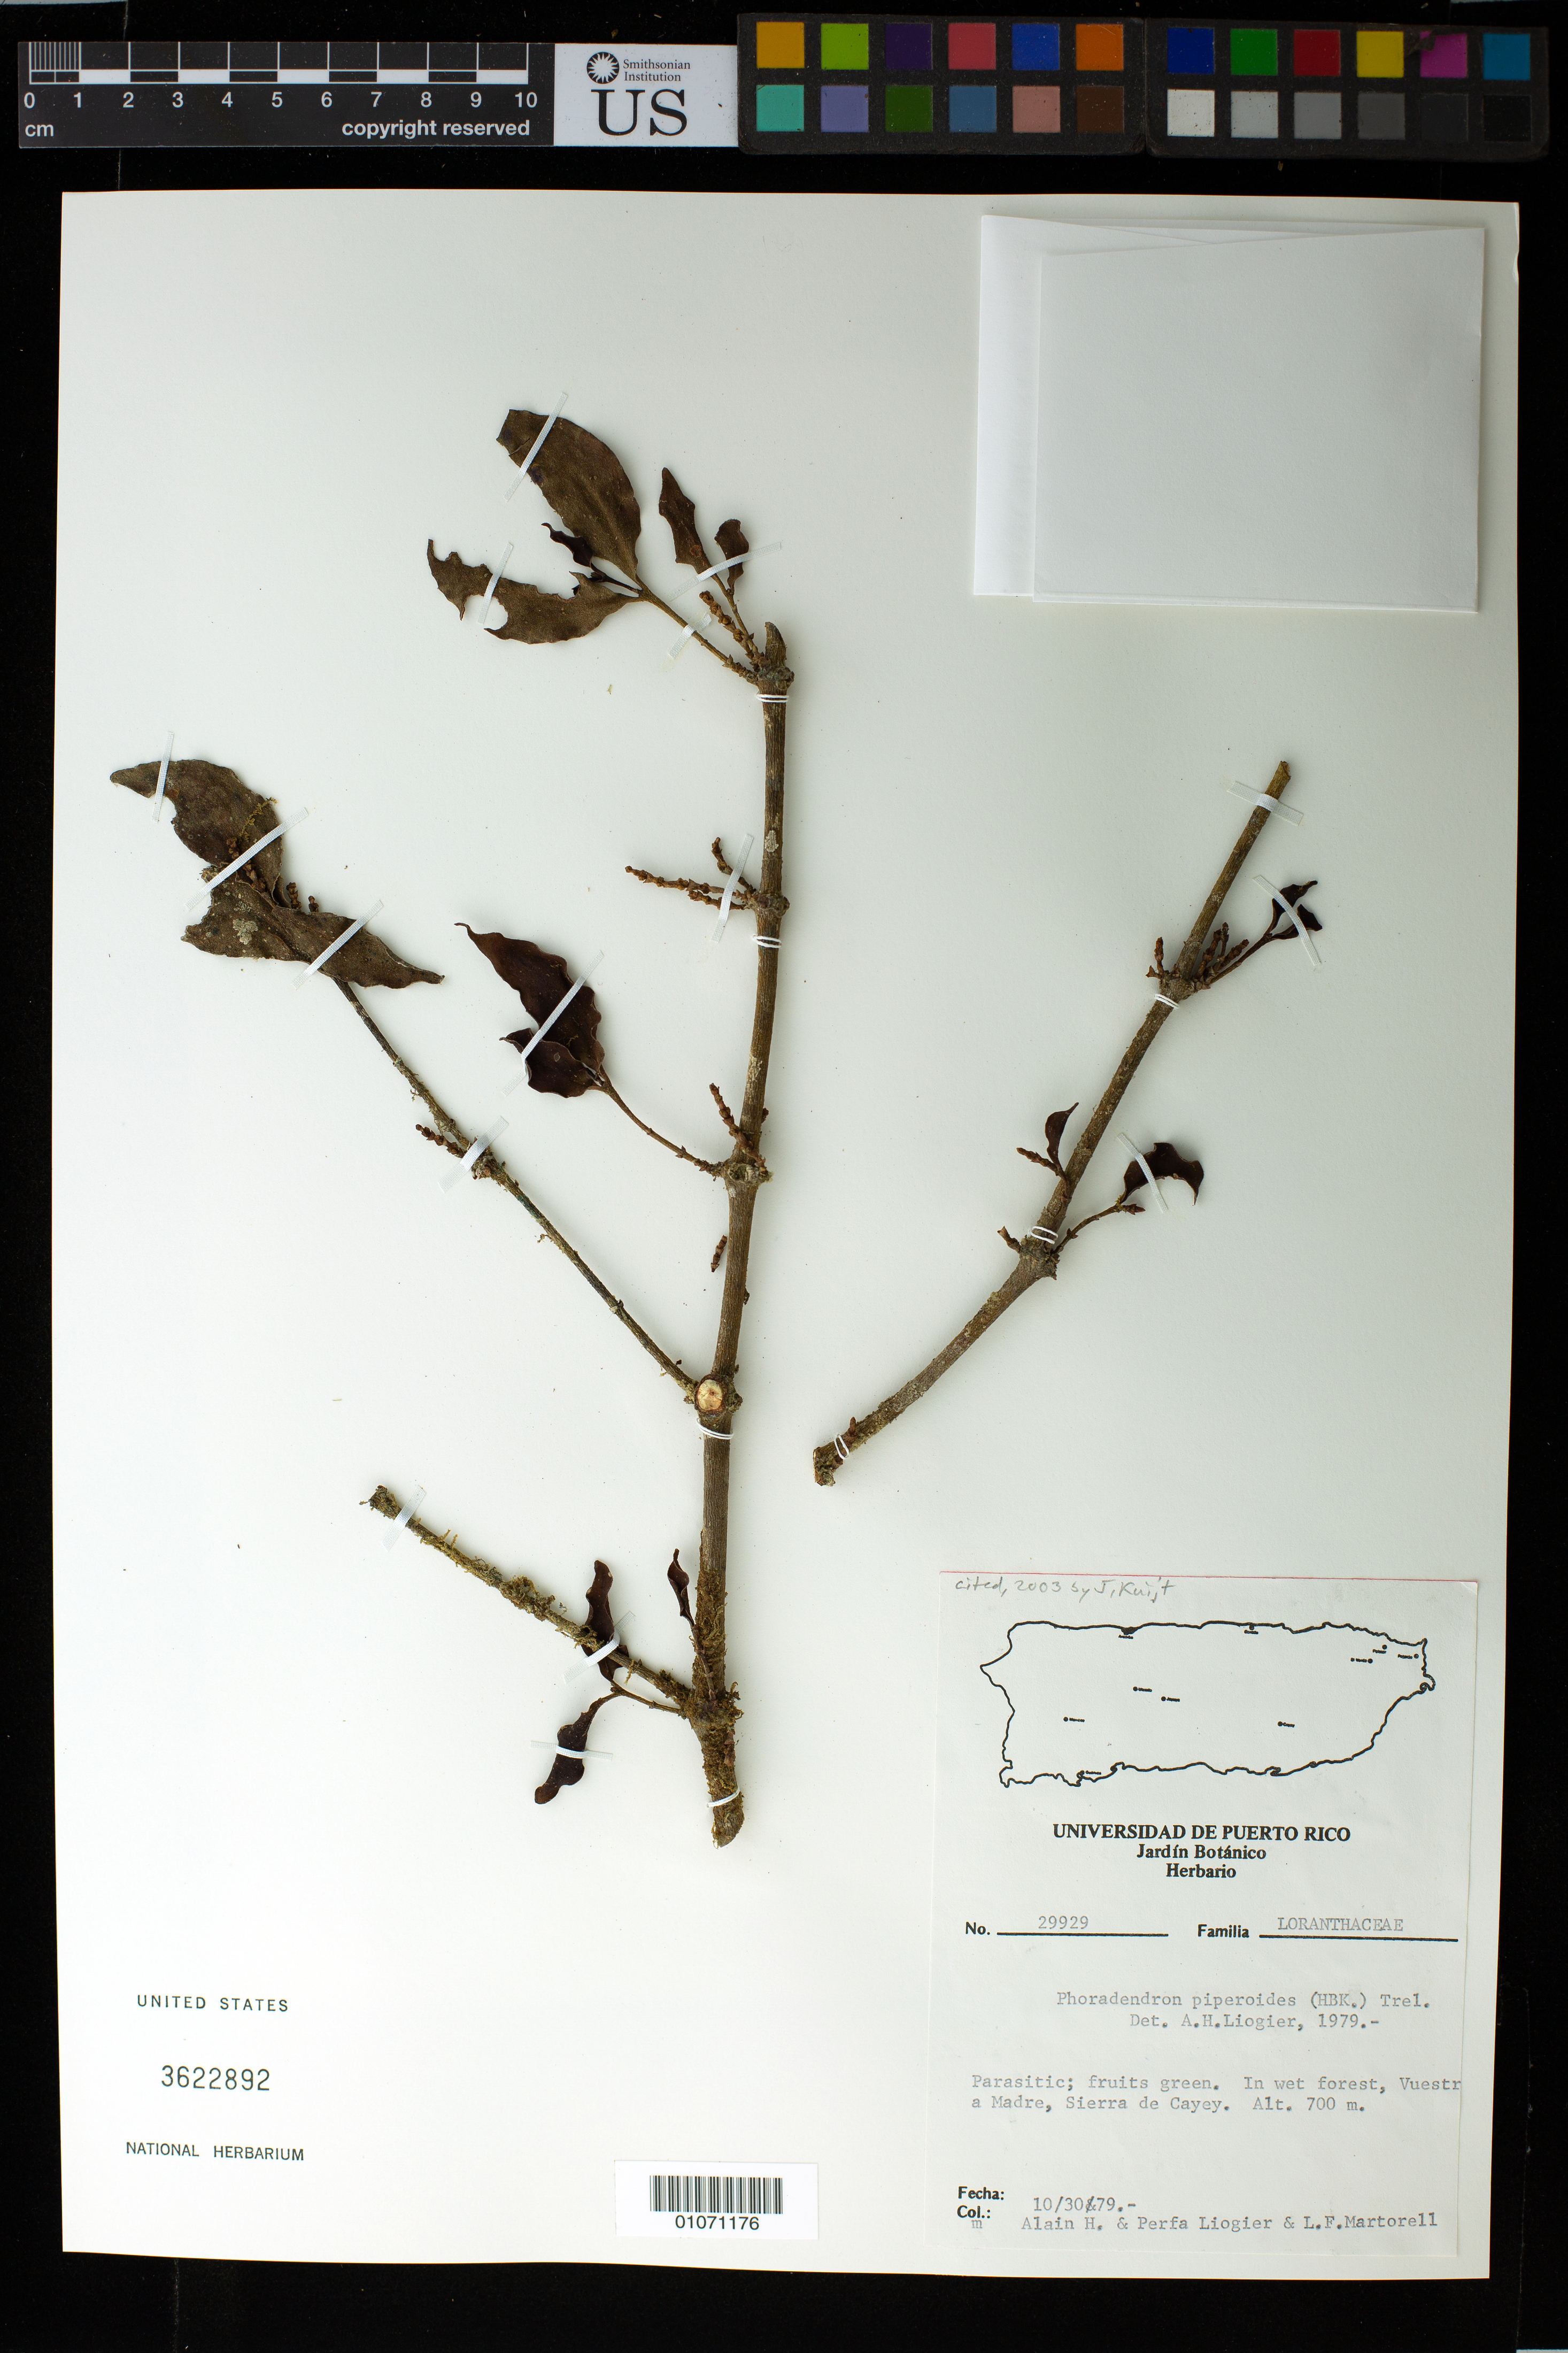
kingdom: Plantae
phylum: Tracheophyta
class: Magnoliopsida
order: Santalales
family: Viscaceae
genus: Phoradendron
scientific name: Phoradendron piperoides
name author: (Kunth) Trel.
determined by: Liogier, Alain H.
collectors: A. H. Liogier, M. P. Liogier & L. Martorell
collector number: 29929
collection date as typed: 30 Oct 1979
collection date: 1979-10-30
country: Puerto Rico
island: Puerto Rico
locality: Sierra de Cayey, Vuestra Madre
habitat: In wet forest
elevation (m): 700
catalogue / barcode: US 3622892